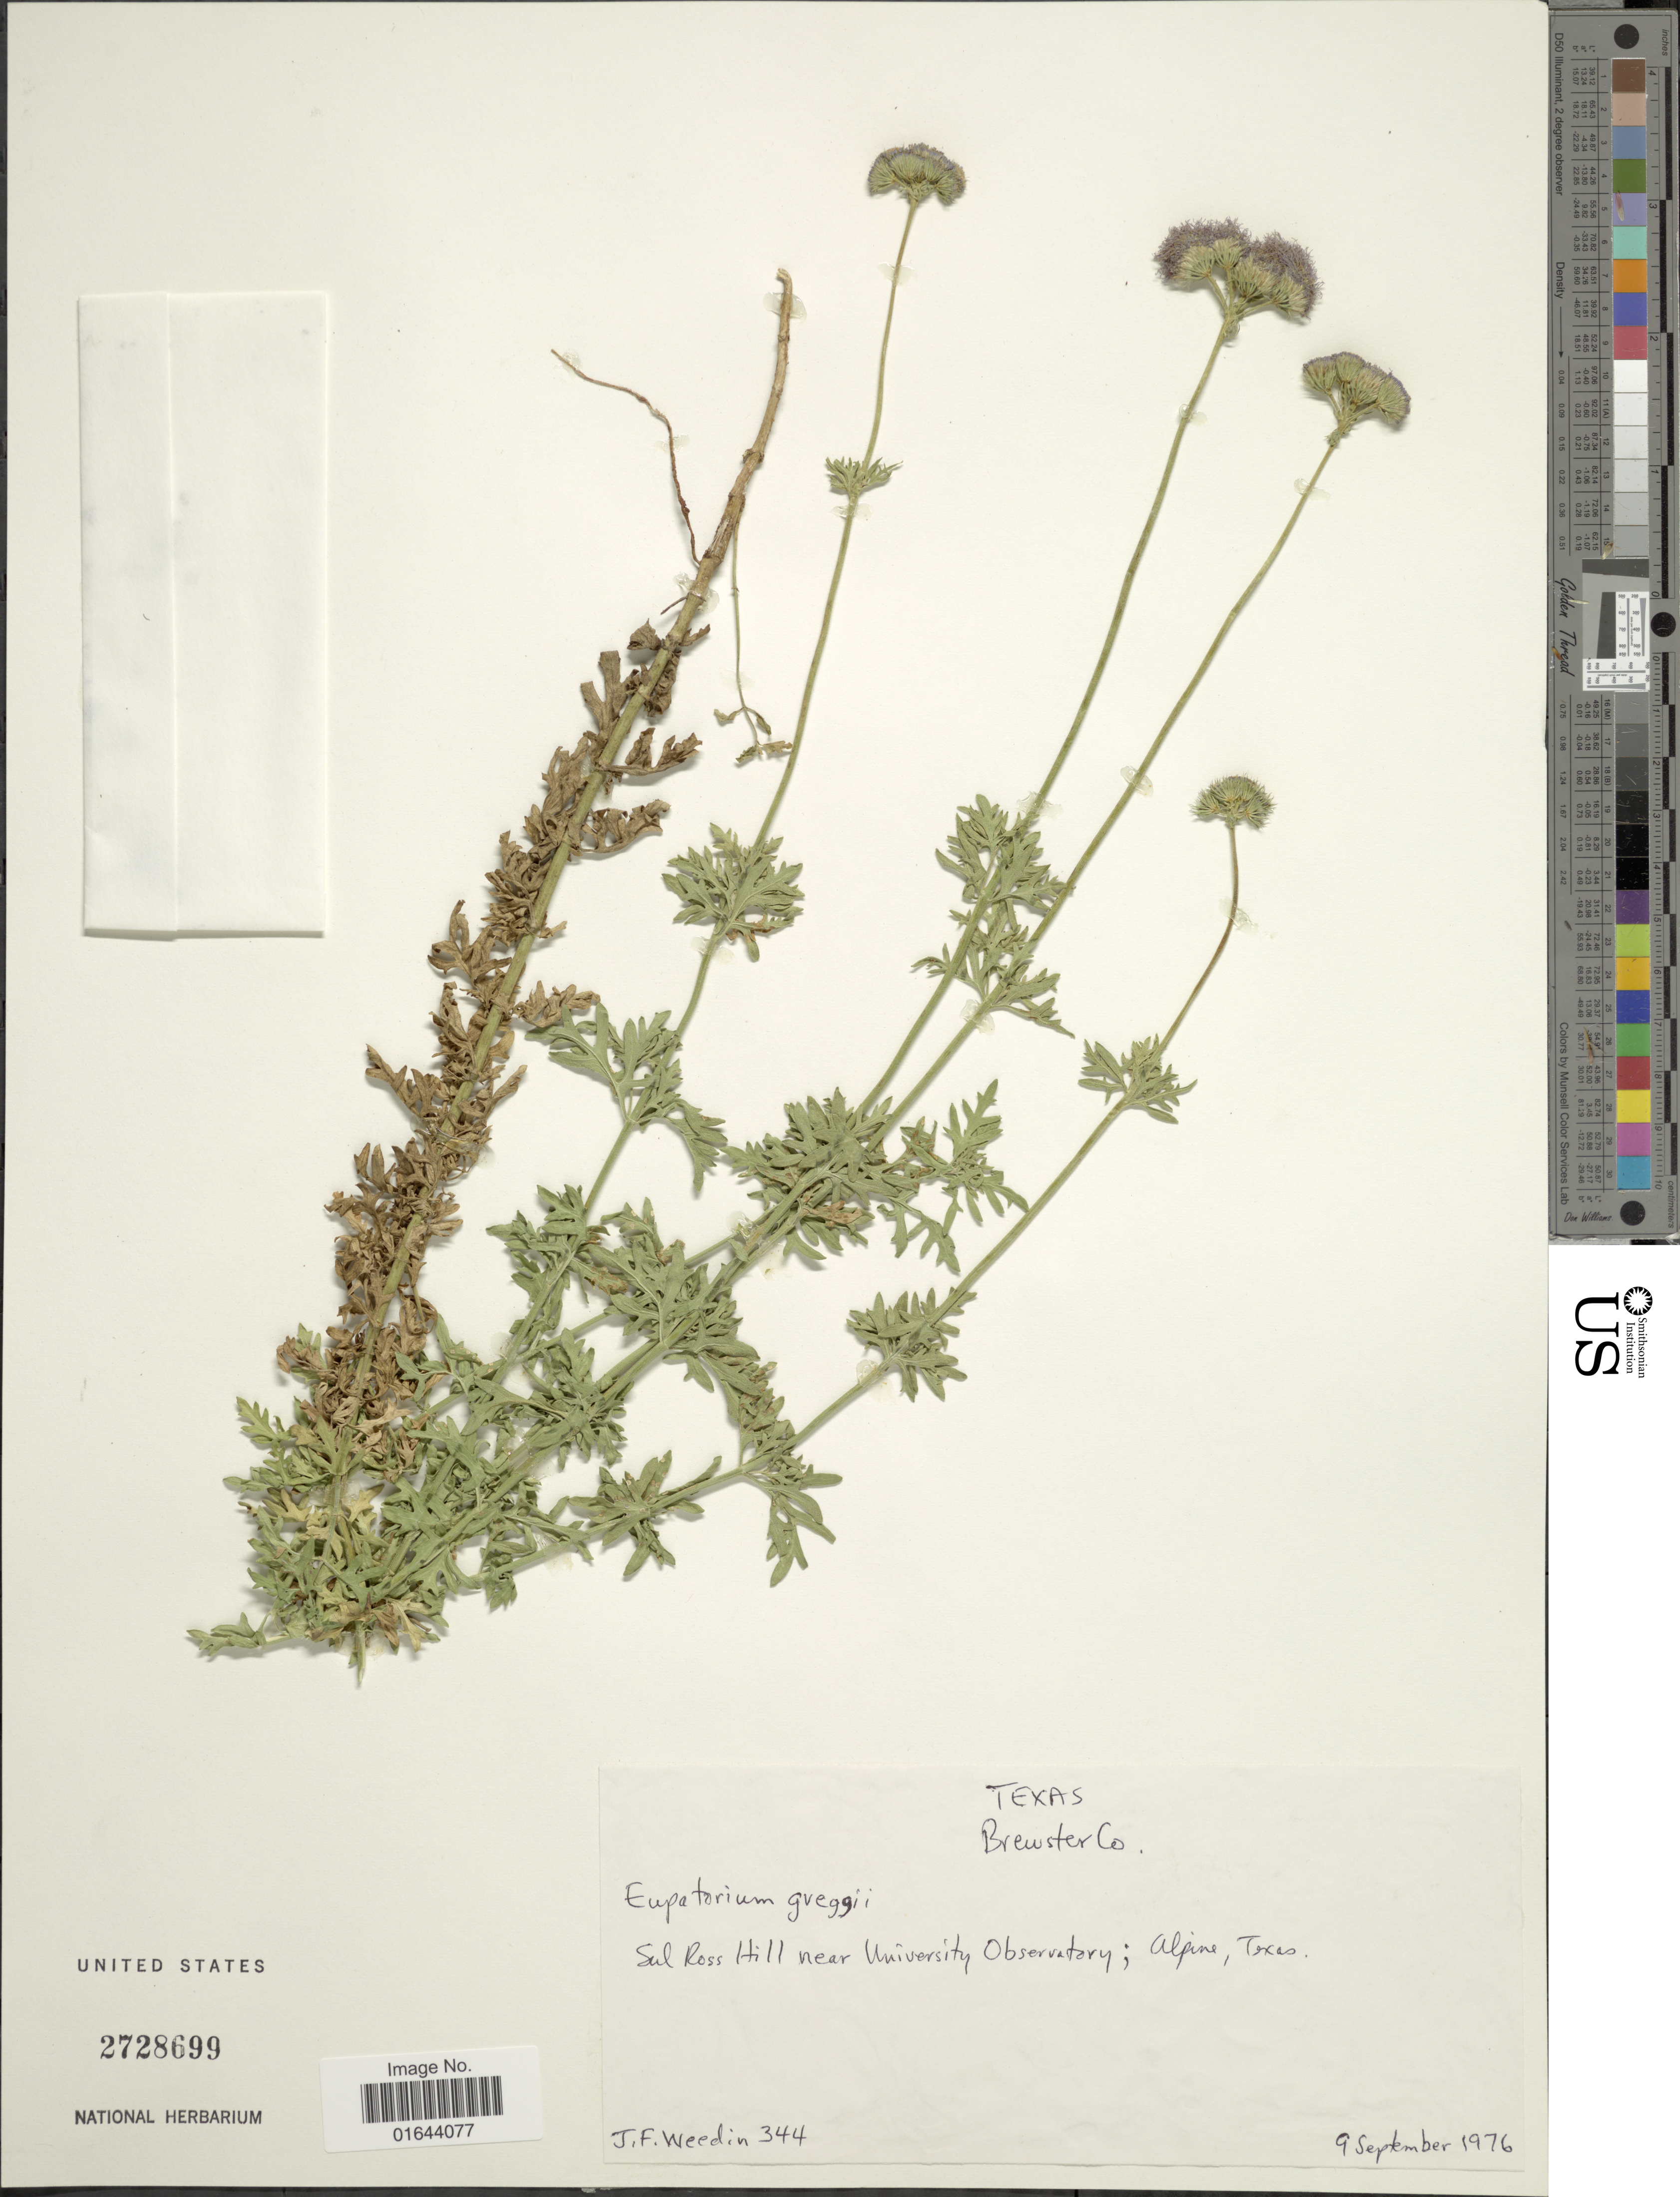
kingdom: Plantae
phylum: Tracheophyta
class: Magnoliopsida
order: Asterales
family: Asteraceae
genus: Conoclinium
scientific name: Conoclinium greggii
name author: (A. Gray) Small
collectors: J. Weedin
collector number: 344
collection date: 1976-09-09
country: United States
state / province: Texas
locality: Texas, Brewster Co., Sul Ross Hill near University Observatory.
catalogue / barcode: US 2728699